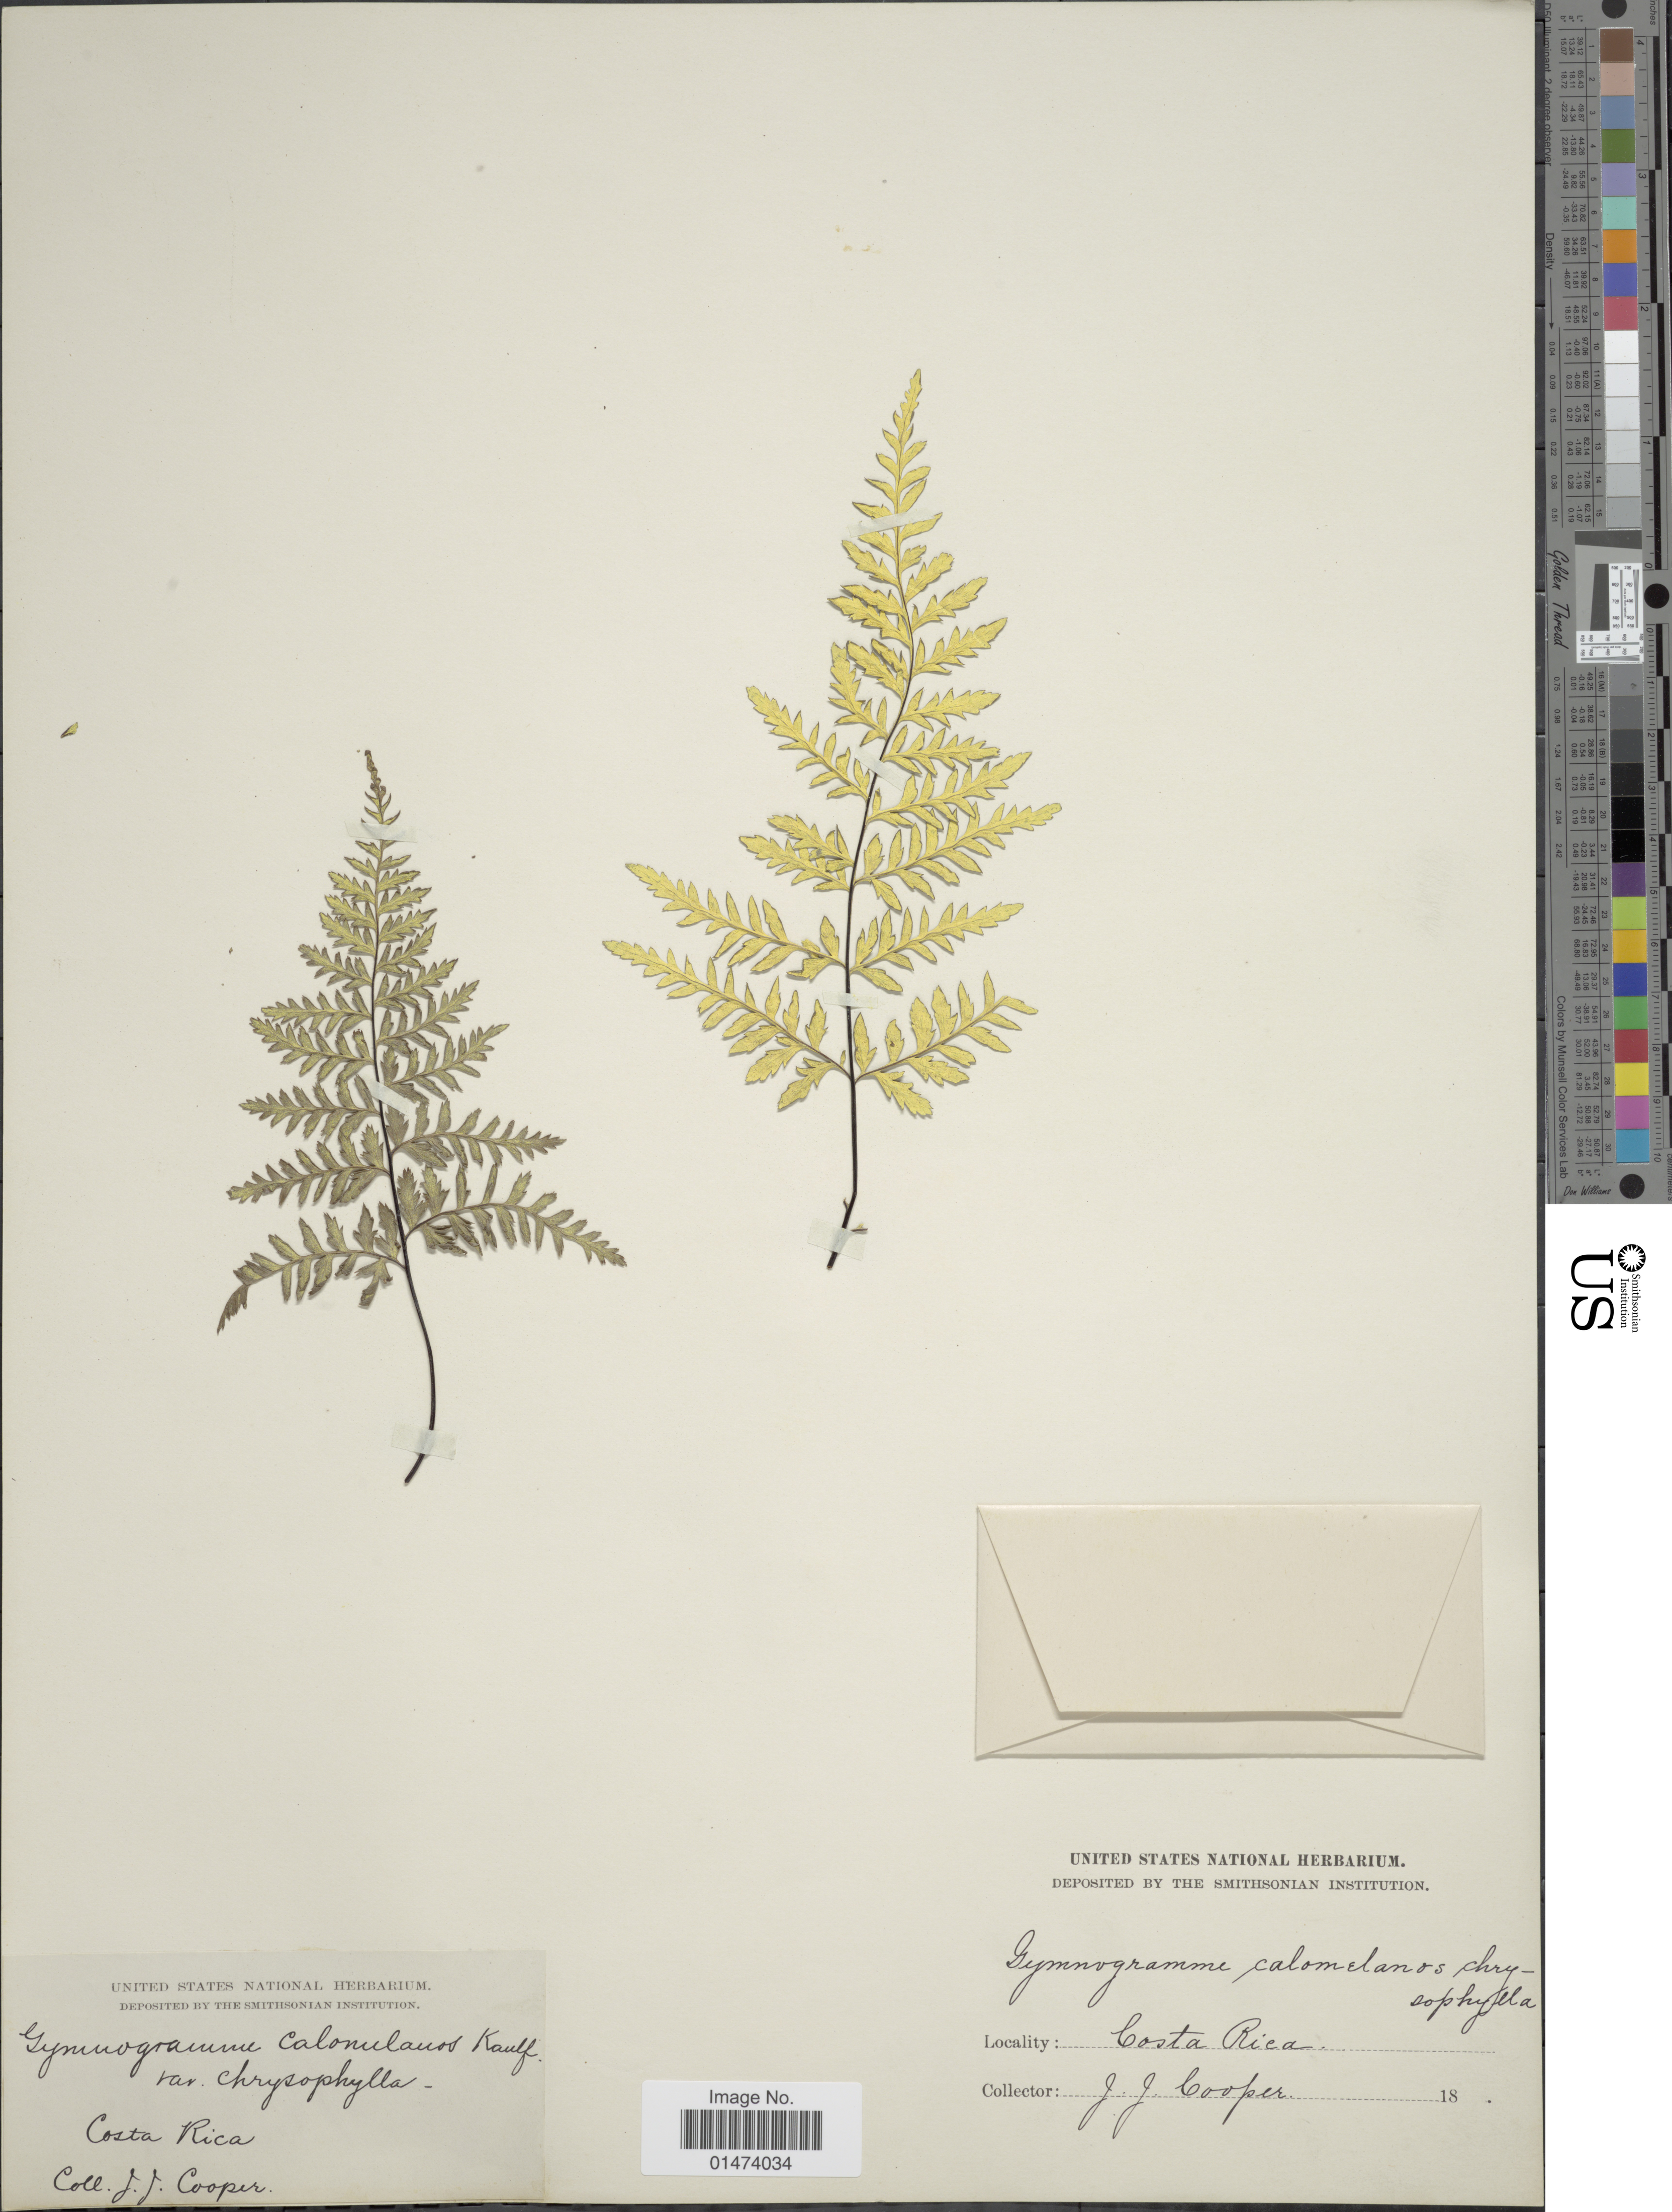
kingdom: Plantae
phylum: Tracheophyta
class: Polypodiopsida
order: Polypodiales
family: Pteridaceae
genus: Pityrogramma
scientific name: Pityrogramma calomelanos var. ochracea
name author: (C. Presl) R.M. Tryon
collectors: J. J. Cooper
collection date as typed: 18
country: Costa Rica